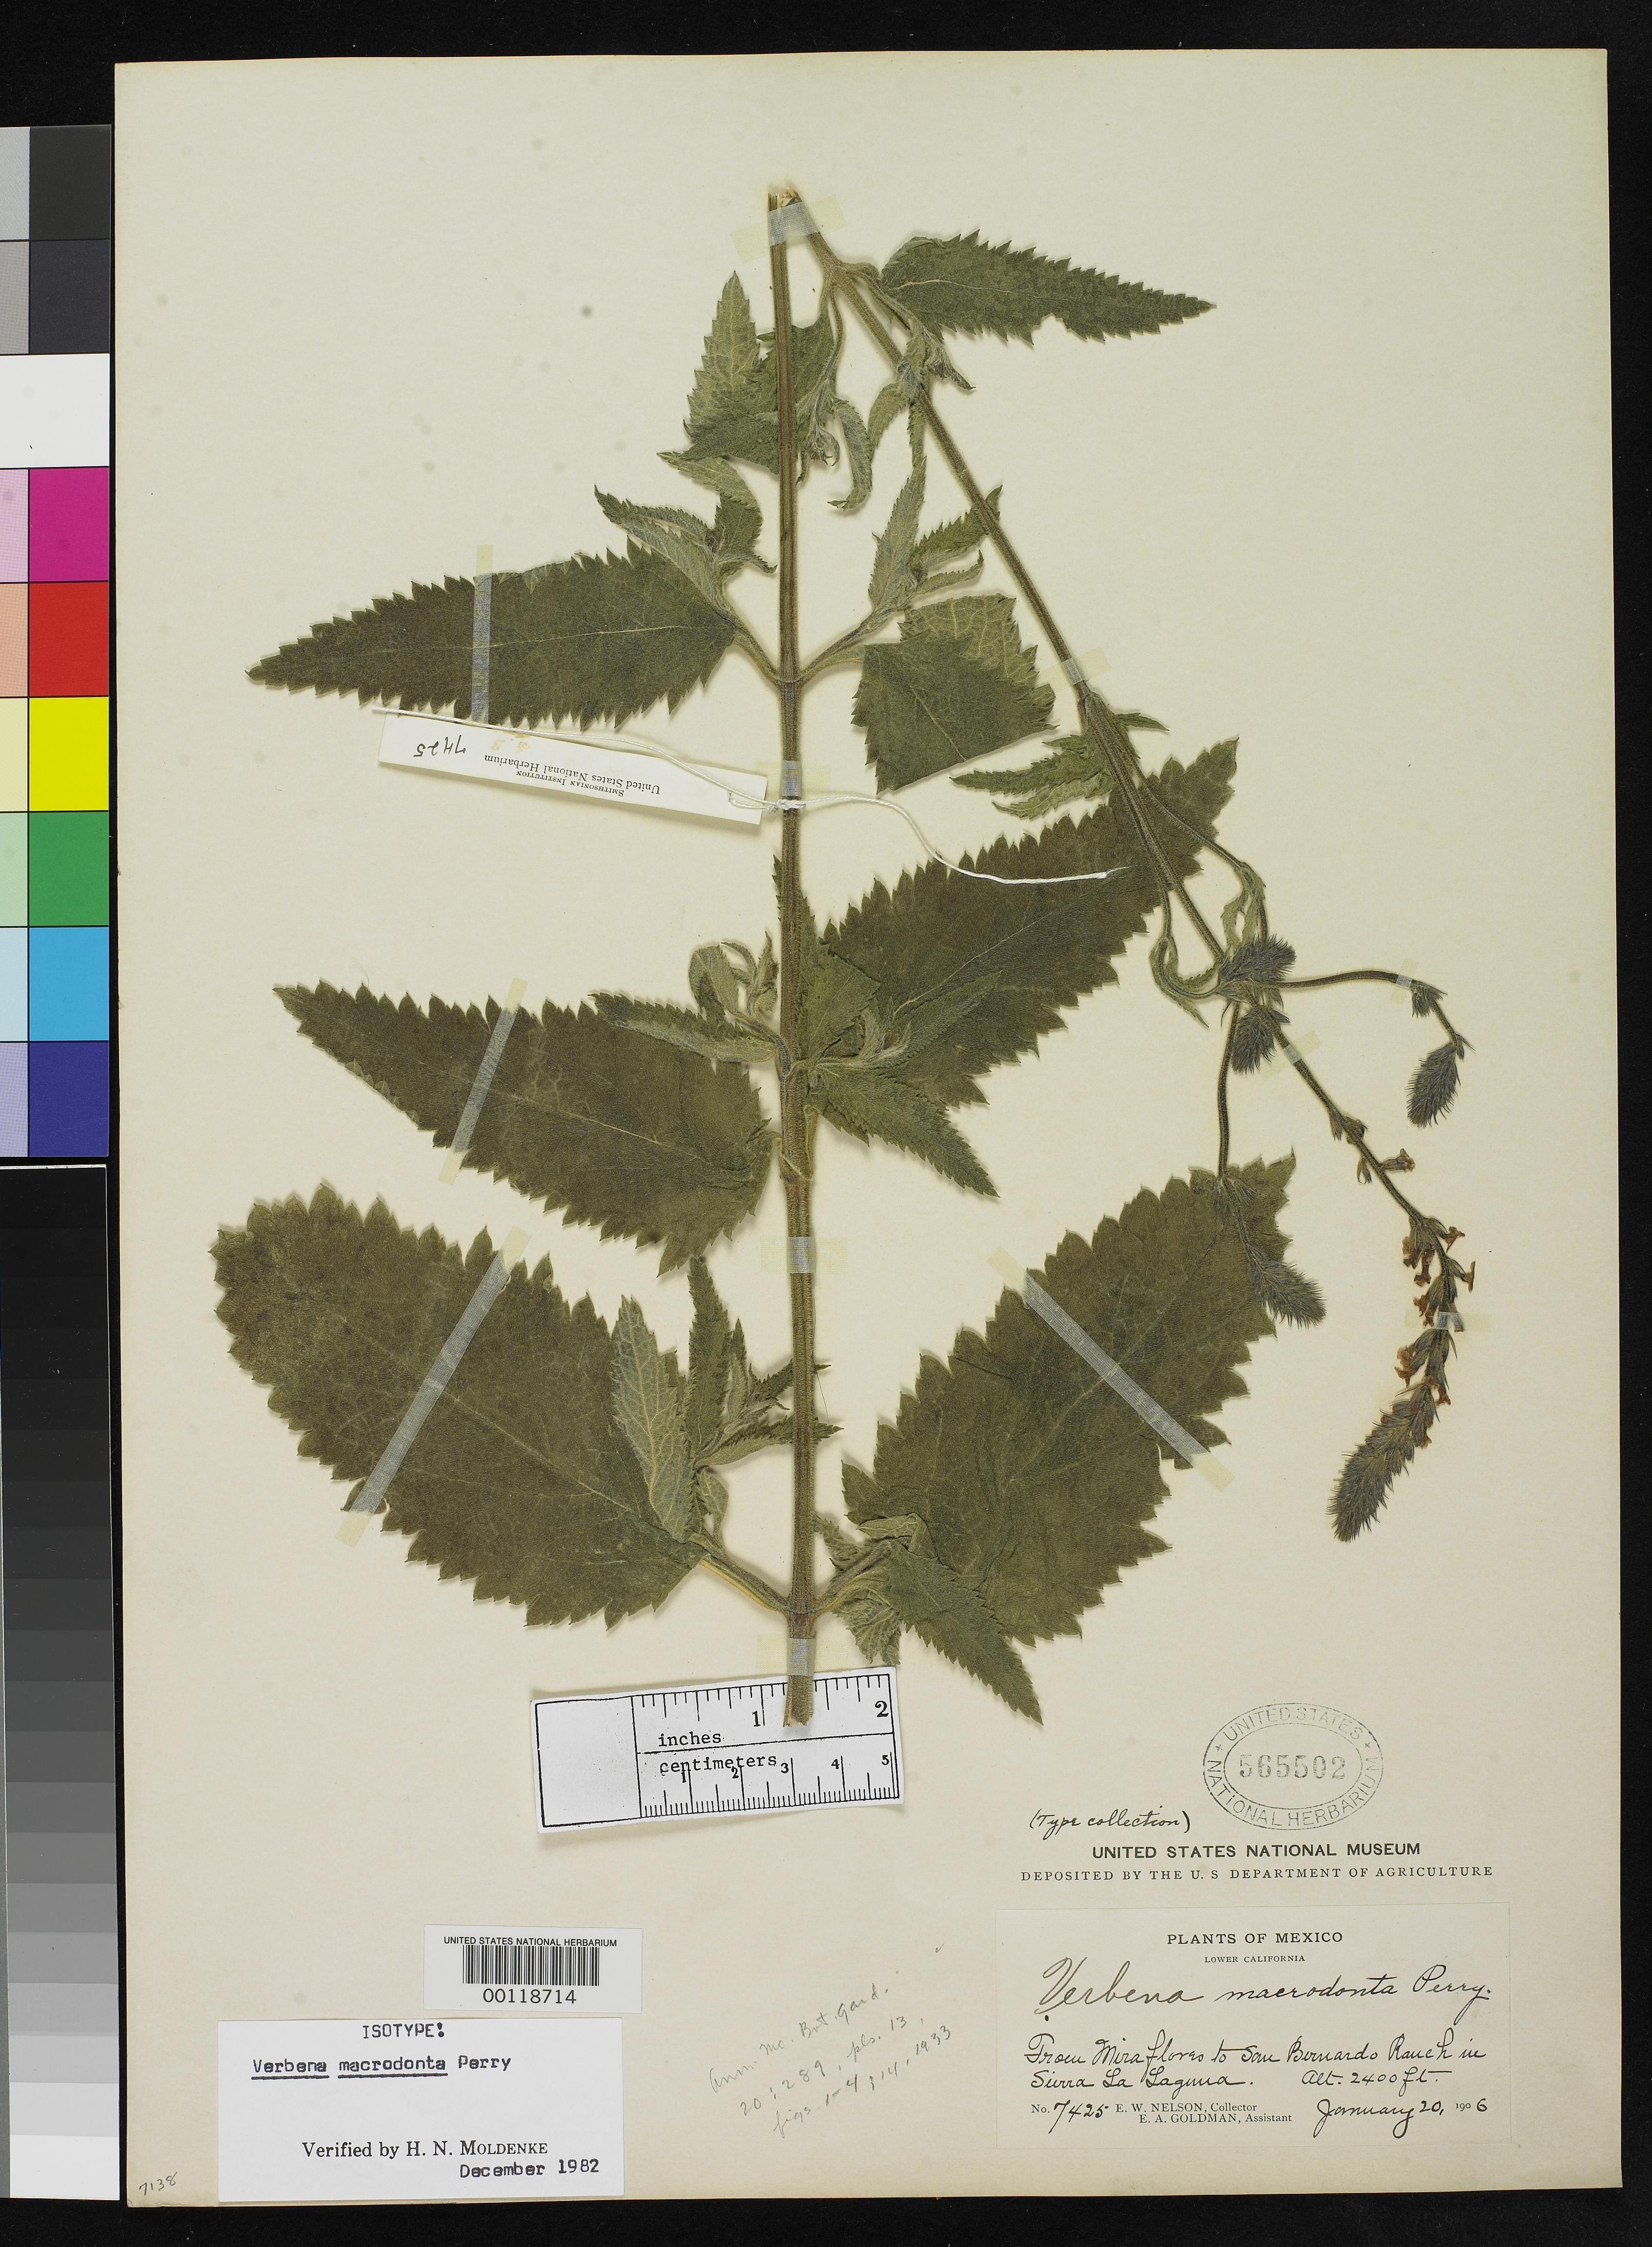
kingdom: Plantae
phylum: Tracheophyta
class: Magnoliopsida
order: Lamiales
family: Verbenaceae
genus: Verbena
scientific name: Verbena macrodonta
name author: L.M. Perry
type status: Isotype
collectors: E. W. Nelson & E. A. Goldman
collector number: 7425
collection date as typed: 20 Jan 1906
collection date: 1906-01-20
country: Mexico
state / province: Baja California Sur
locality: On road from Miraflores to San Bernardo Ranch in Sierra La Laguna.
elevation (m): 750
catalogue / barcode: US 565502